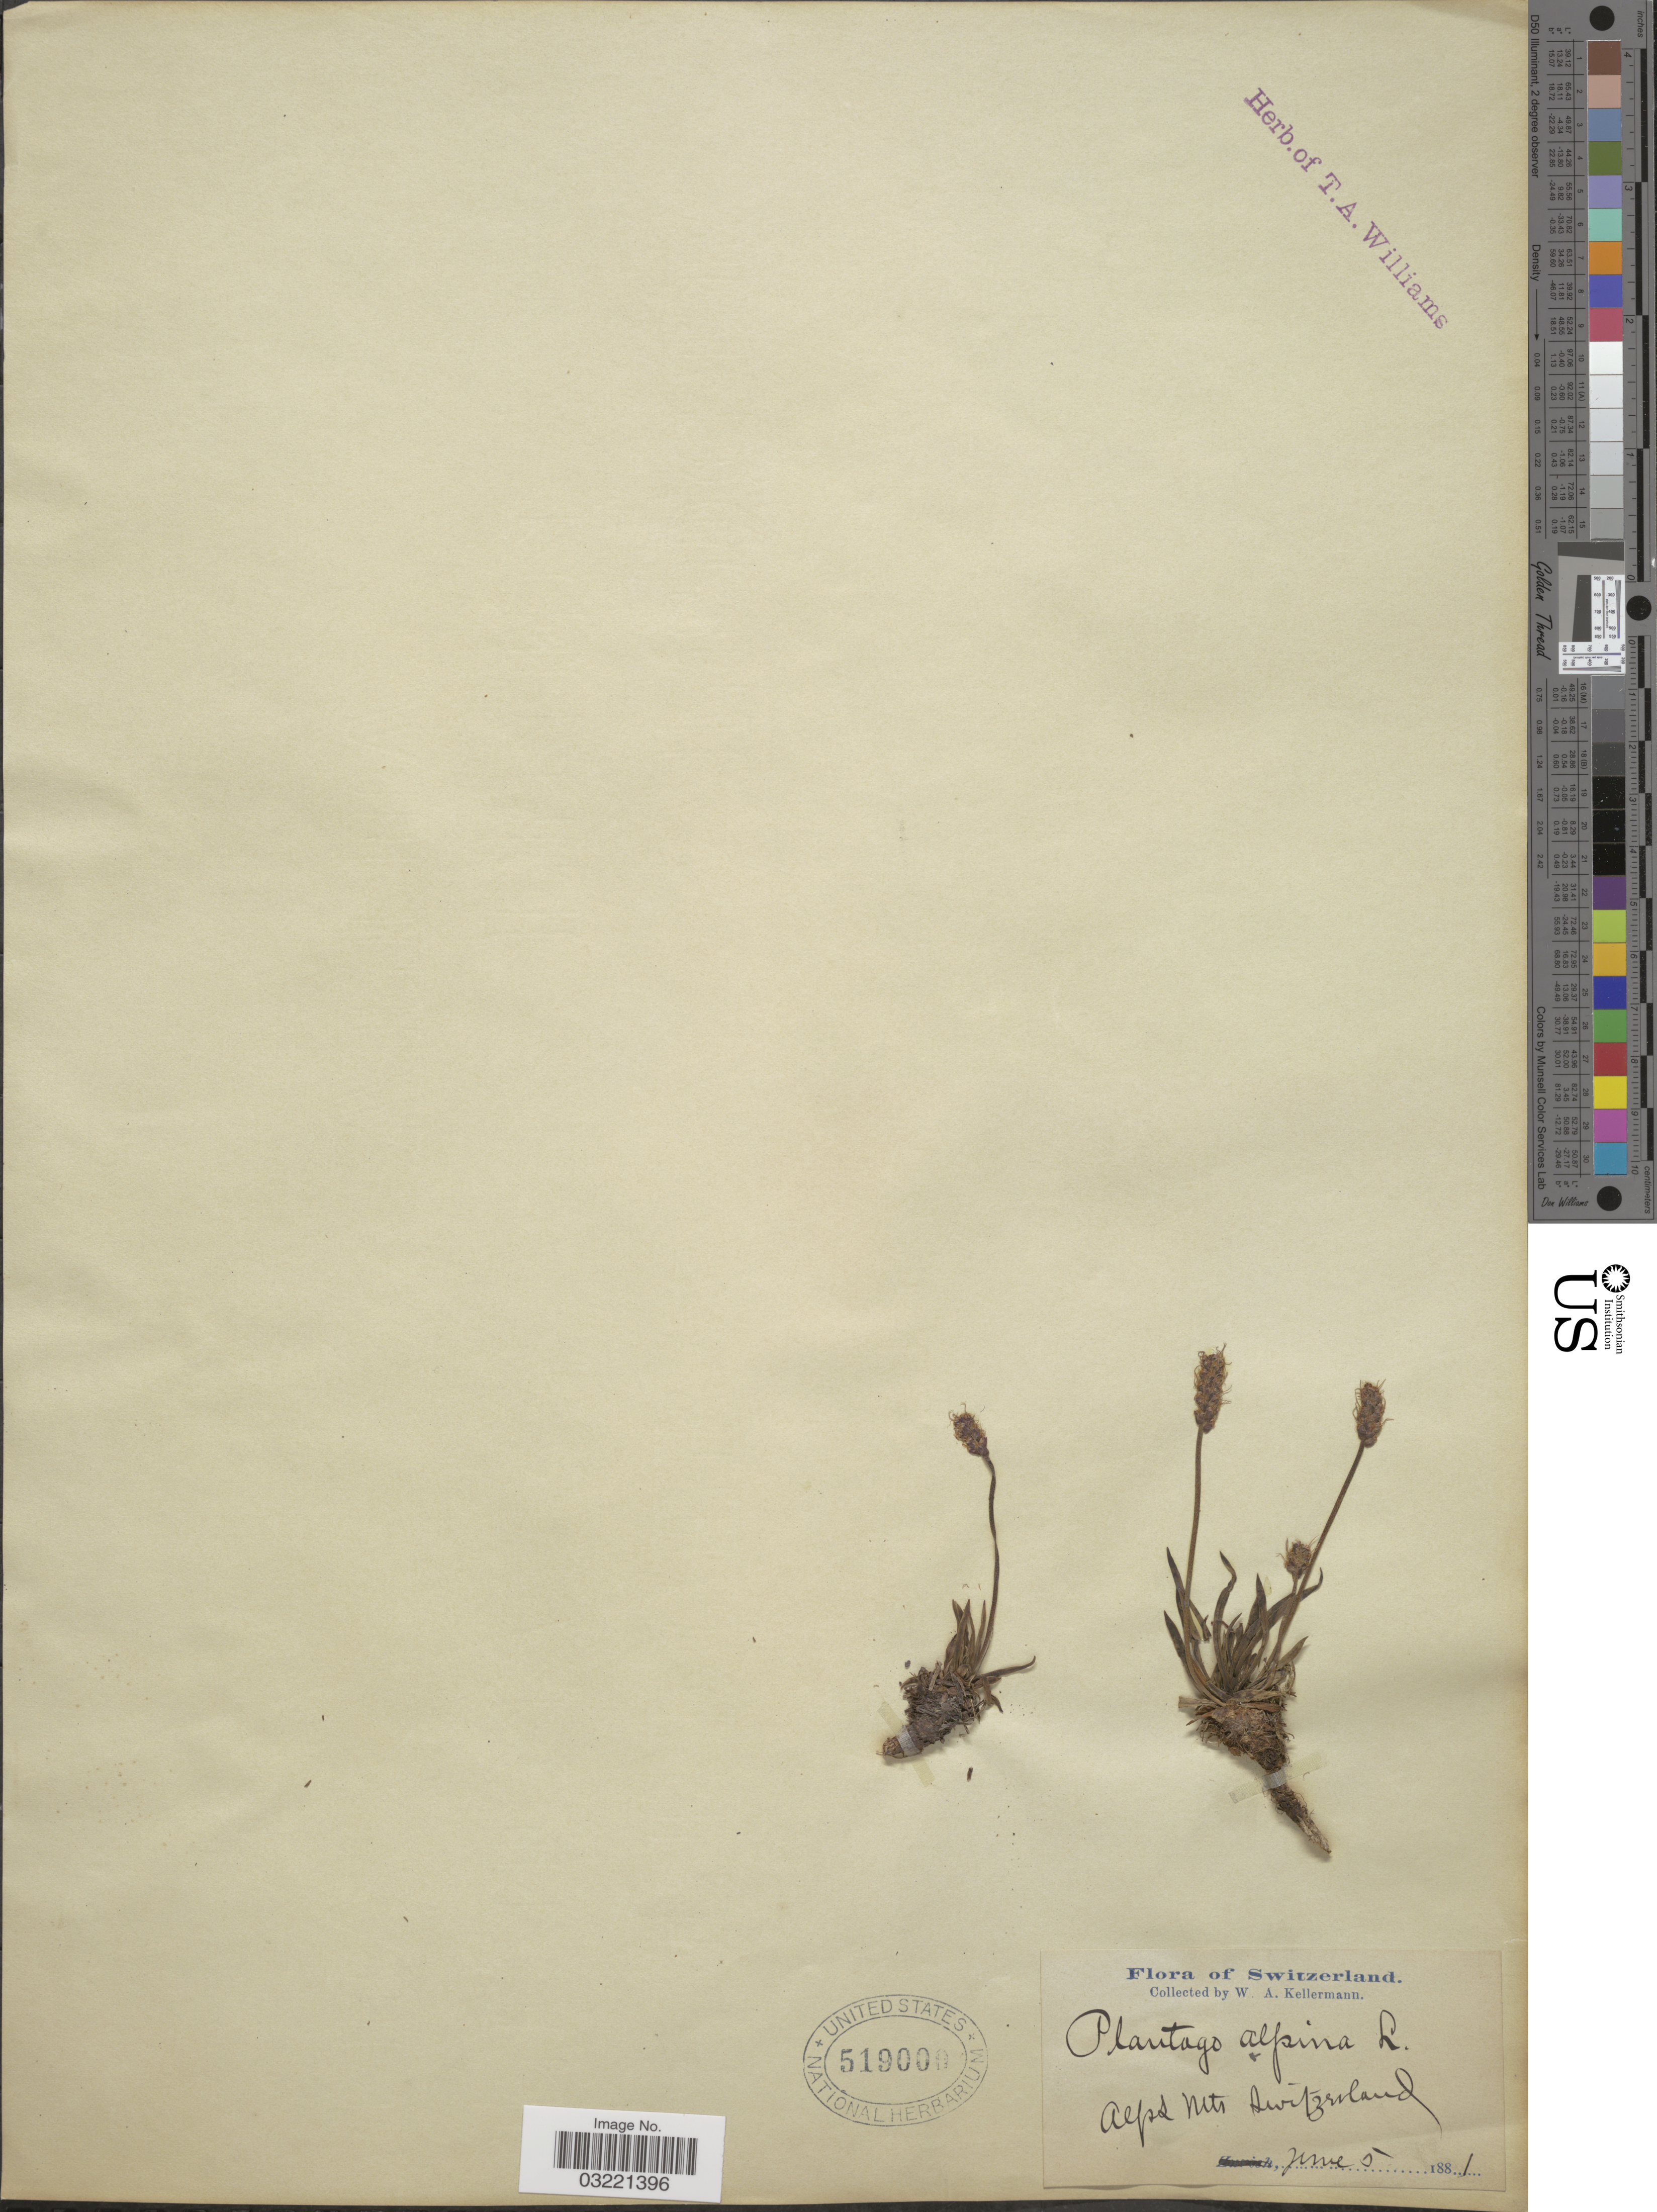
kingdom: Plantae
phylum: Tracheophyta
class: Magnoliopsida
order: Lamiales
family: Plantaginaceae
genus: Plantago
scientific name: Plantago alpina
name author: L.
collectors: W. A. Kellermann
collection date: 1881-06-05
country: Switzerland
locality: Alps Mts Switzerland.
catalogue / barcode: US 519000